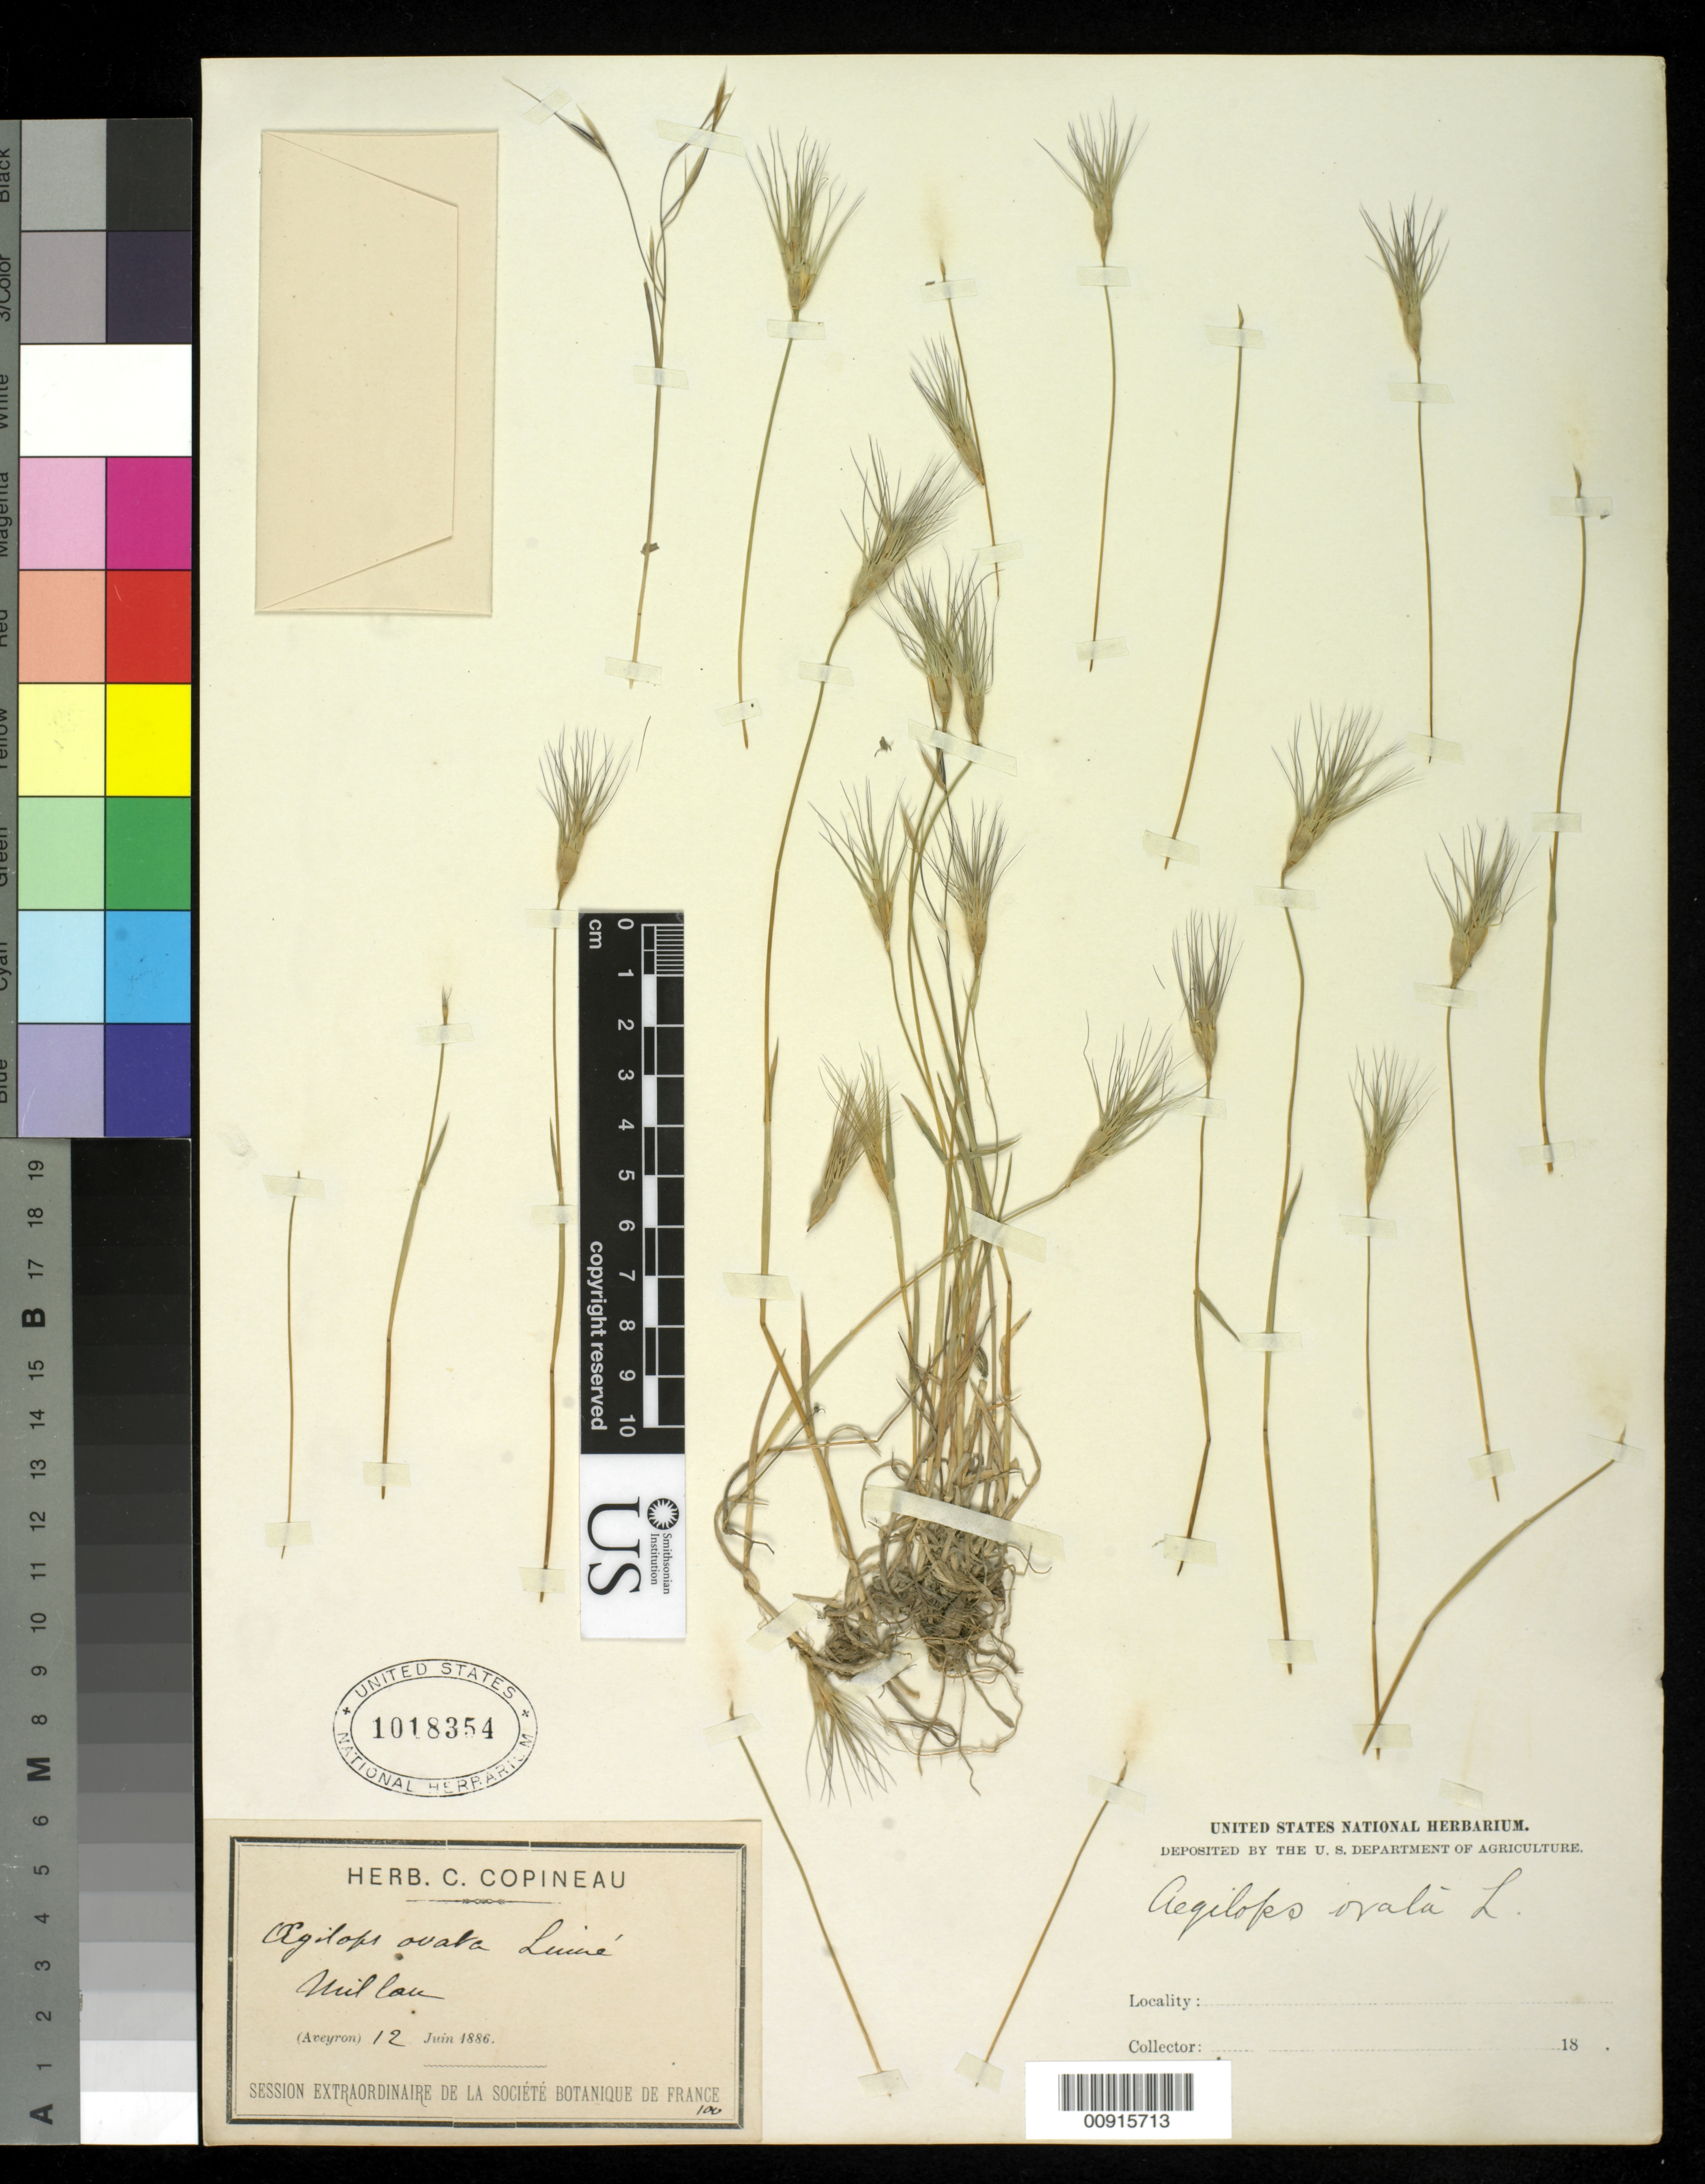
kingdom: Plantae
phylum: Tracheophyta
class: Liliopsida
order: Poales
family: Poaceae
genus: Aegilops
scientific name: Aegilops neglecta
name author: Req. ex Bertol.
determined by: Poaceae Reorganization Project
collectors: C. Copineau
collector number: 100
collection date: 1886-06-12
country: France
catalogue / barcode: US 1018354